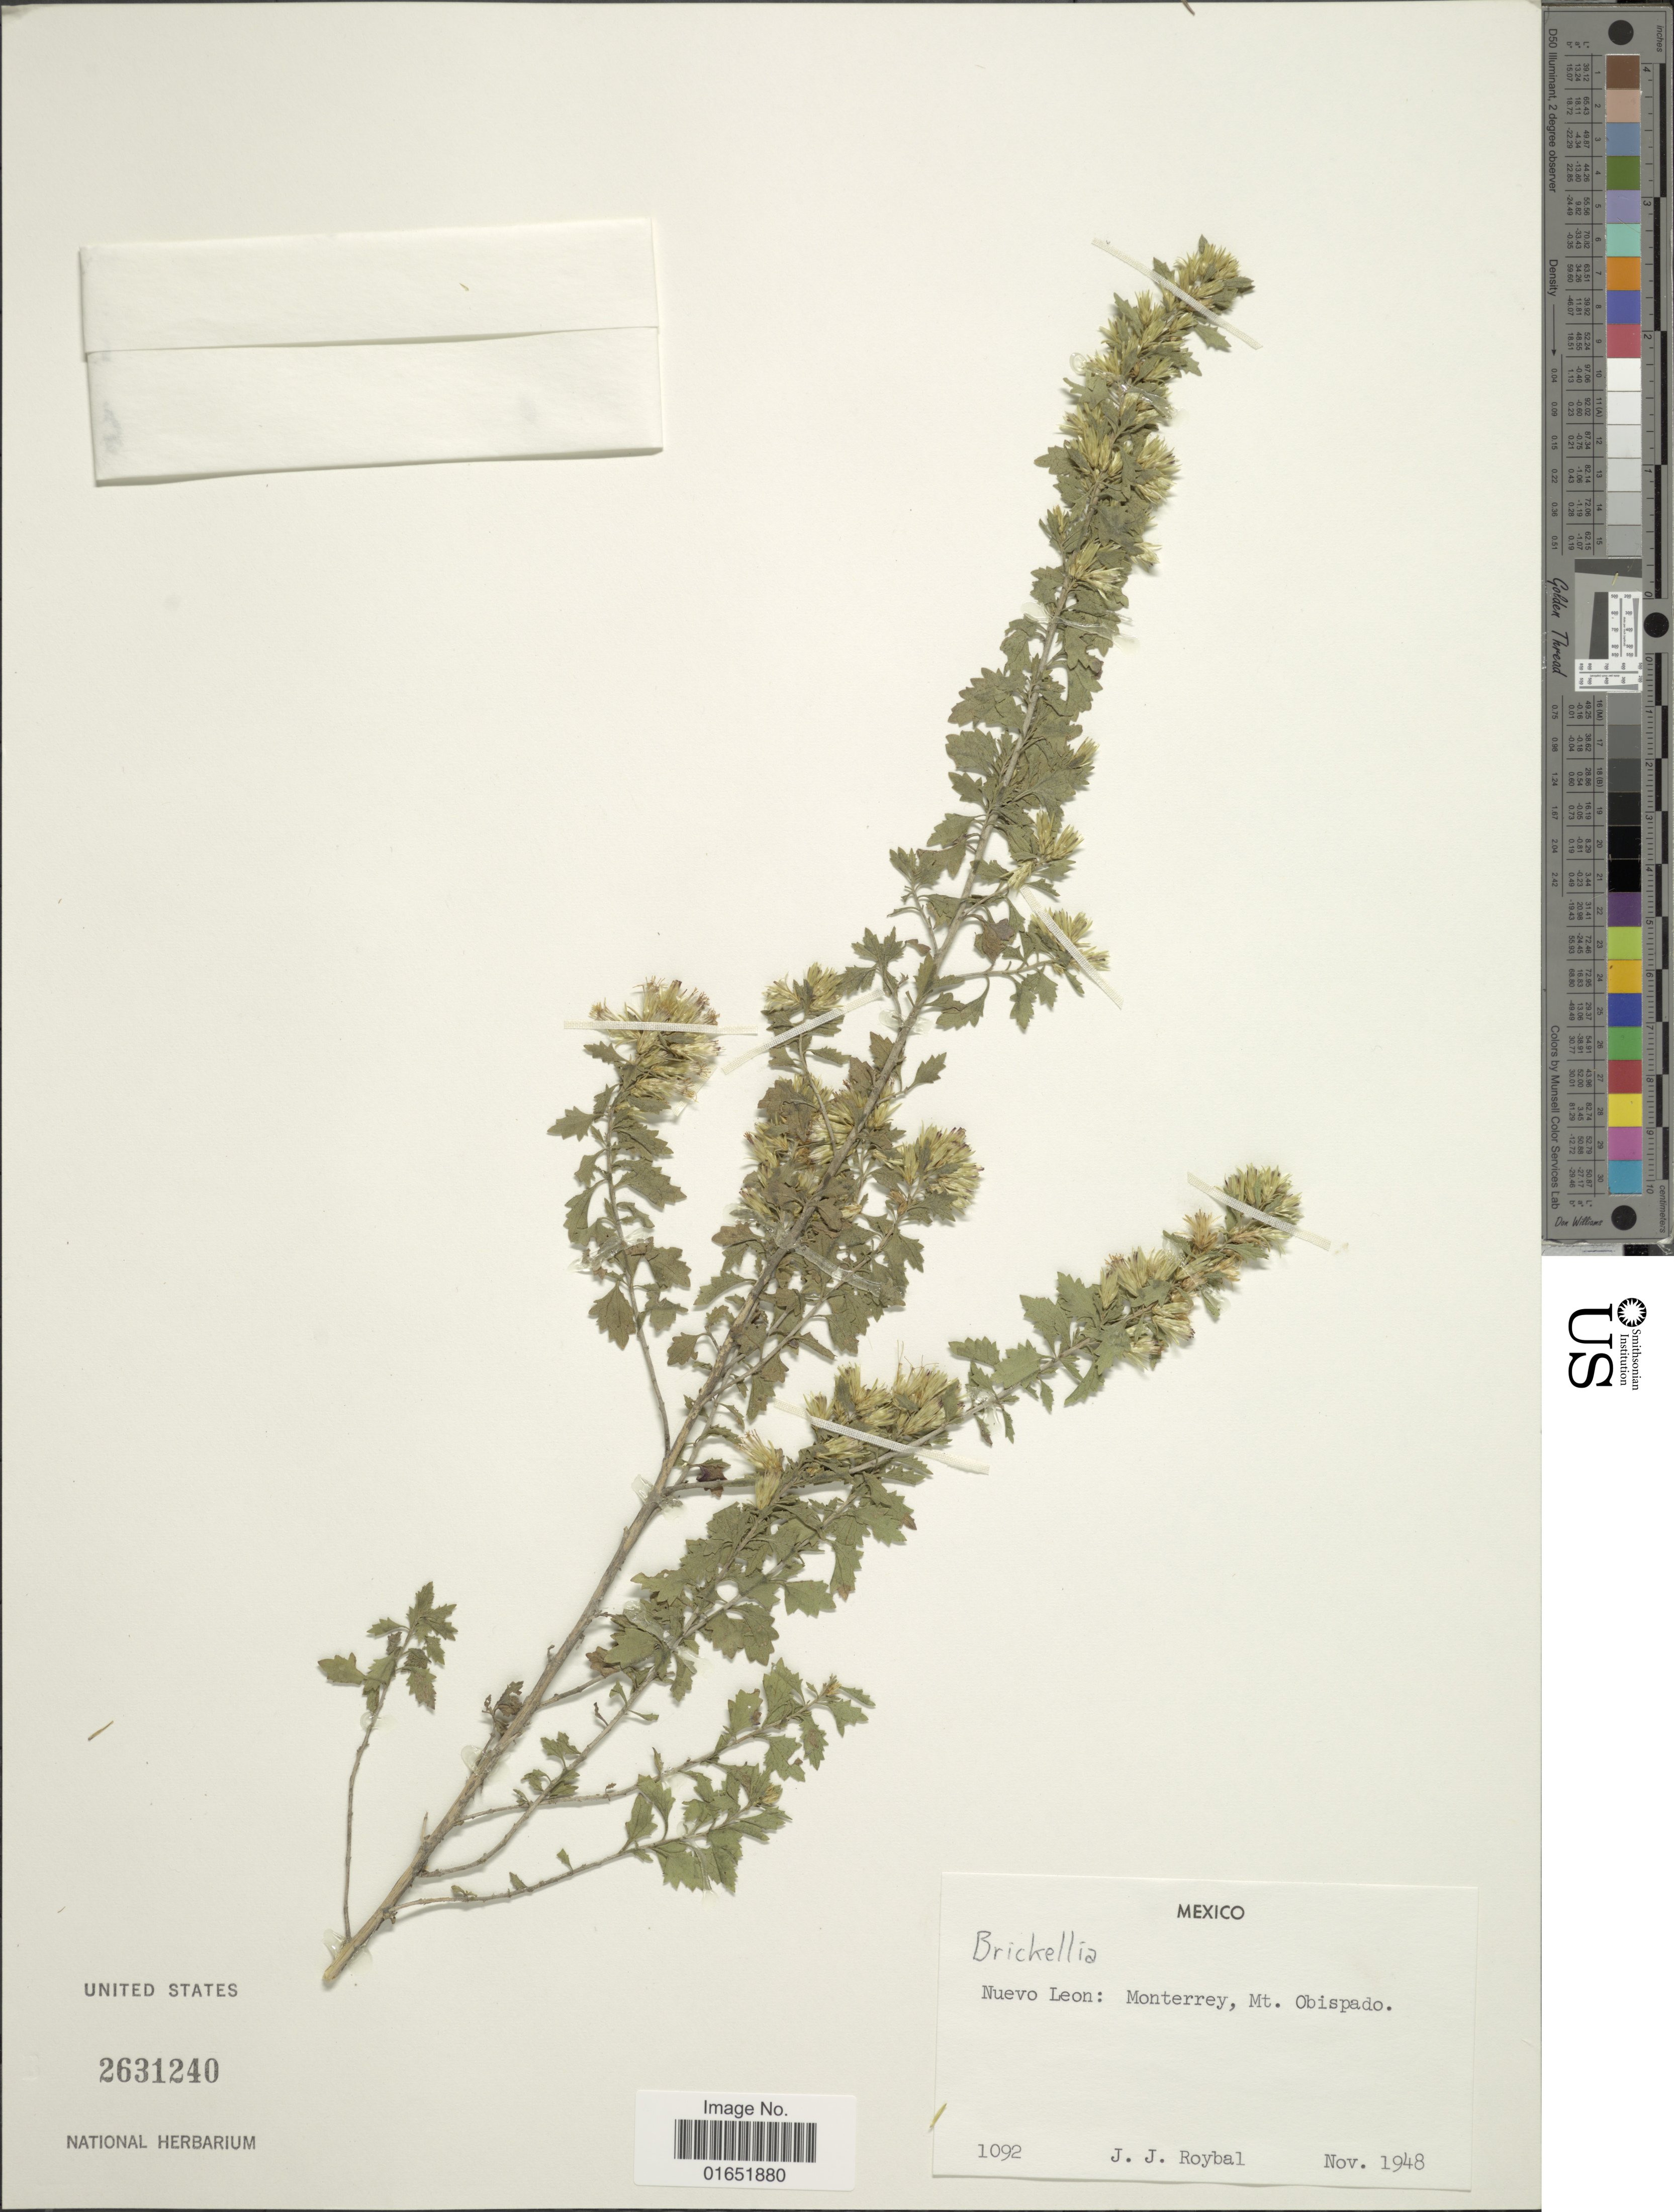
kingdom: Plantae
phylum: Tracheophyta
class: Magnoliopsida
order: Asterales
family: Asteraceae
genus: Brickellia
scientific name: Brickellia laciniata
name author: A. Gray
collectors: J. J. Roybal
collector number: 1092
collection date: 1948-11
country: Mexico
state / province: Nuevo León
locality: Monterrey, Mt Obispado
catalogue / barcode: US 2631240